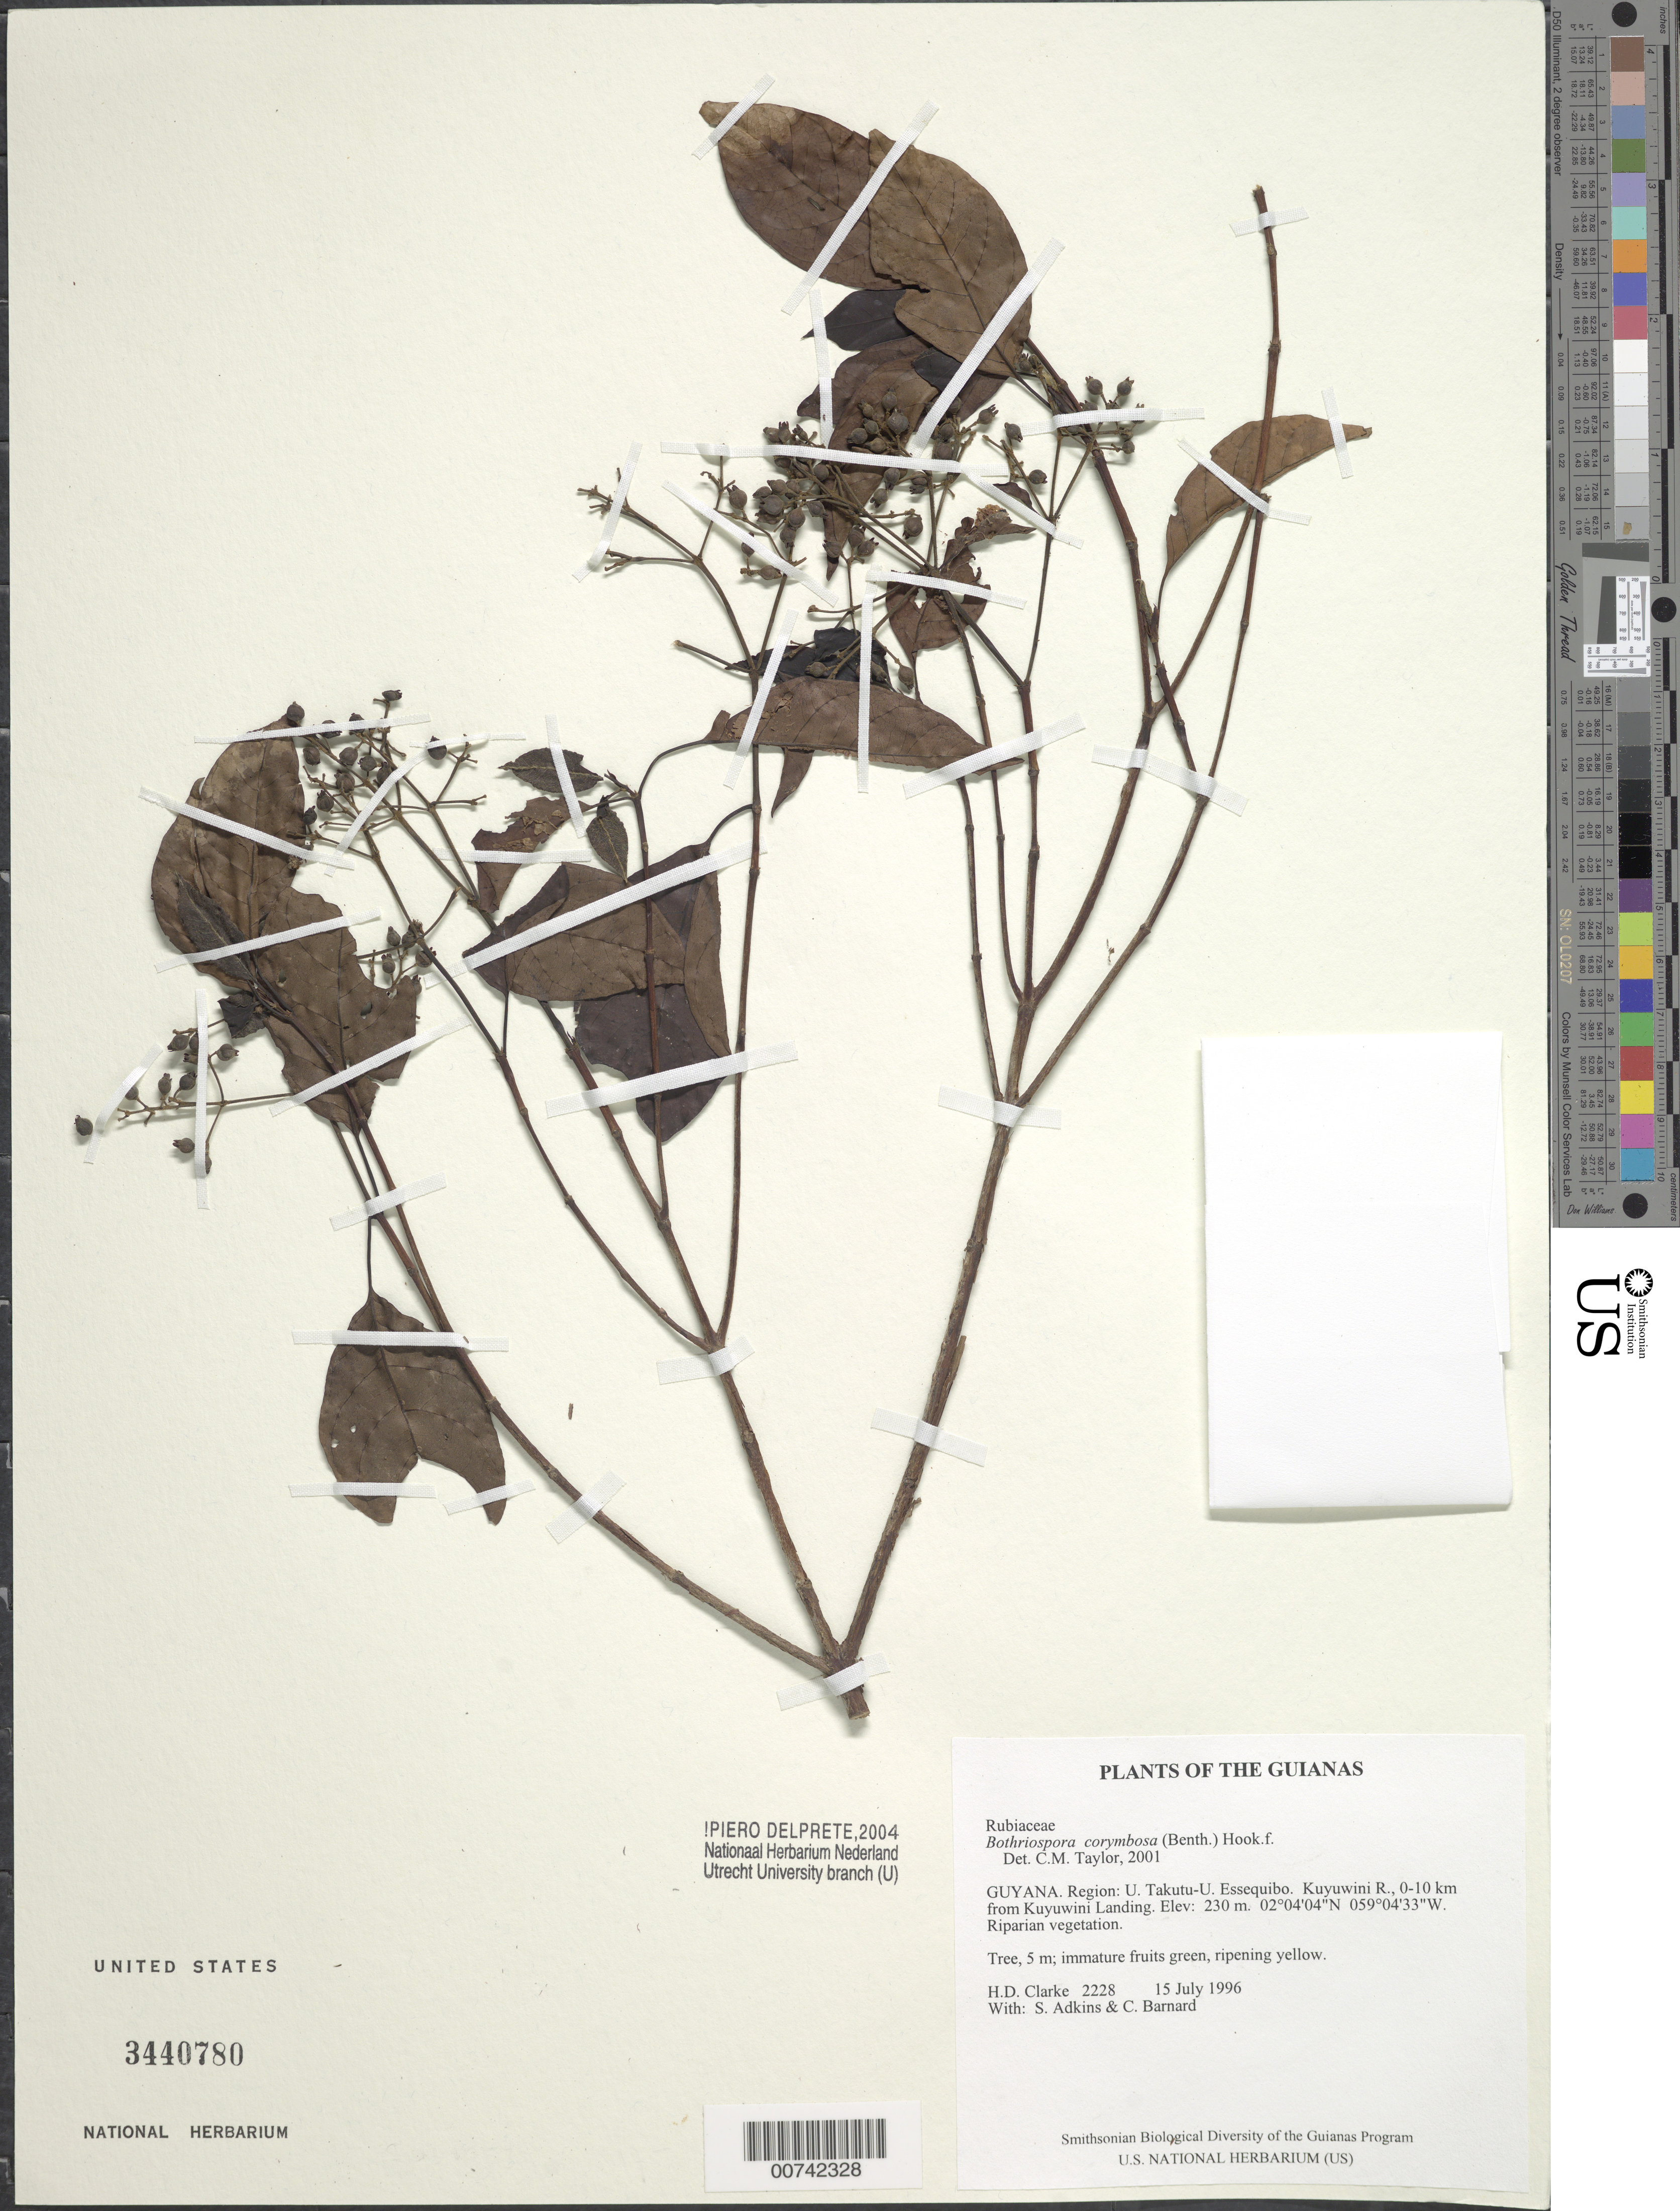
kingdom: Plantae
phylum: Tracheophyta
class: Magnoliopsida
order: Gentianales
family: Rubiaceae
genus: Bothriospora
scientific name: Bothriospora corymbosa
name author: (Benth.) Hook. f.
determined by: Taylor, Charlotte M.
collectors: H. D. Clarke, S. Adkins & C. Bernard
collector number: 2228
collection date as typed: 15 July 1996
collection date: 1996-07-15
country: Guyana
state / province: U. Takutu-U. Essequibo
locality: Kuyuwini R., 0-10 km from Kuyuwini Landing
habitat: Riparian vegetation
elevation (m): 230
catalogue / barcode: US 3440780